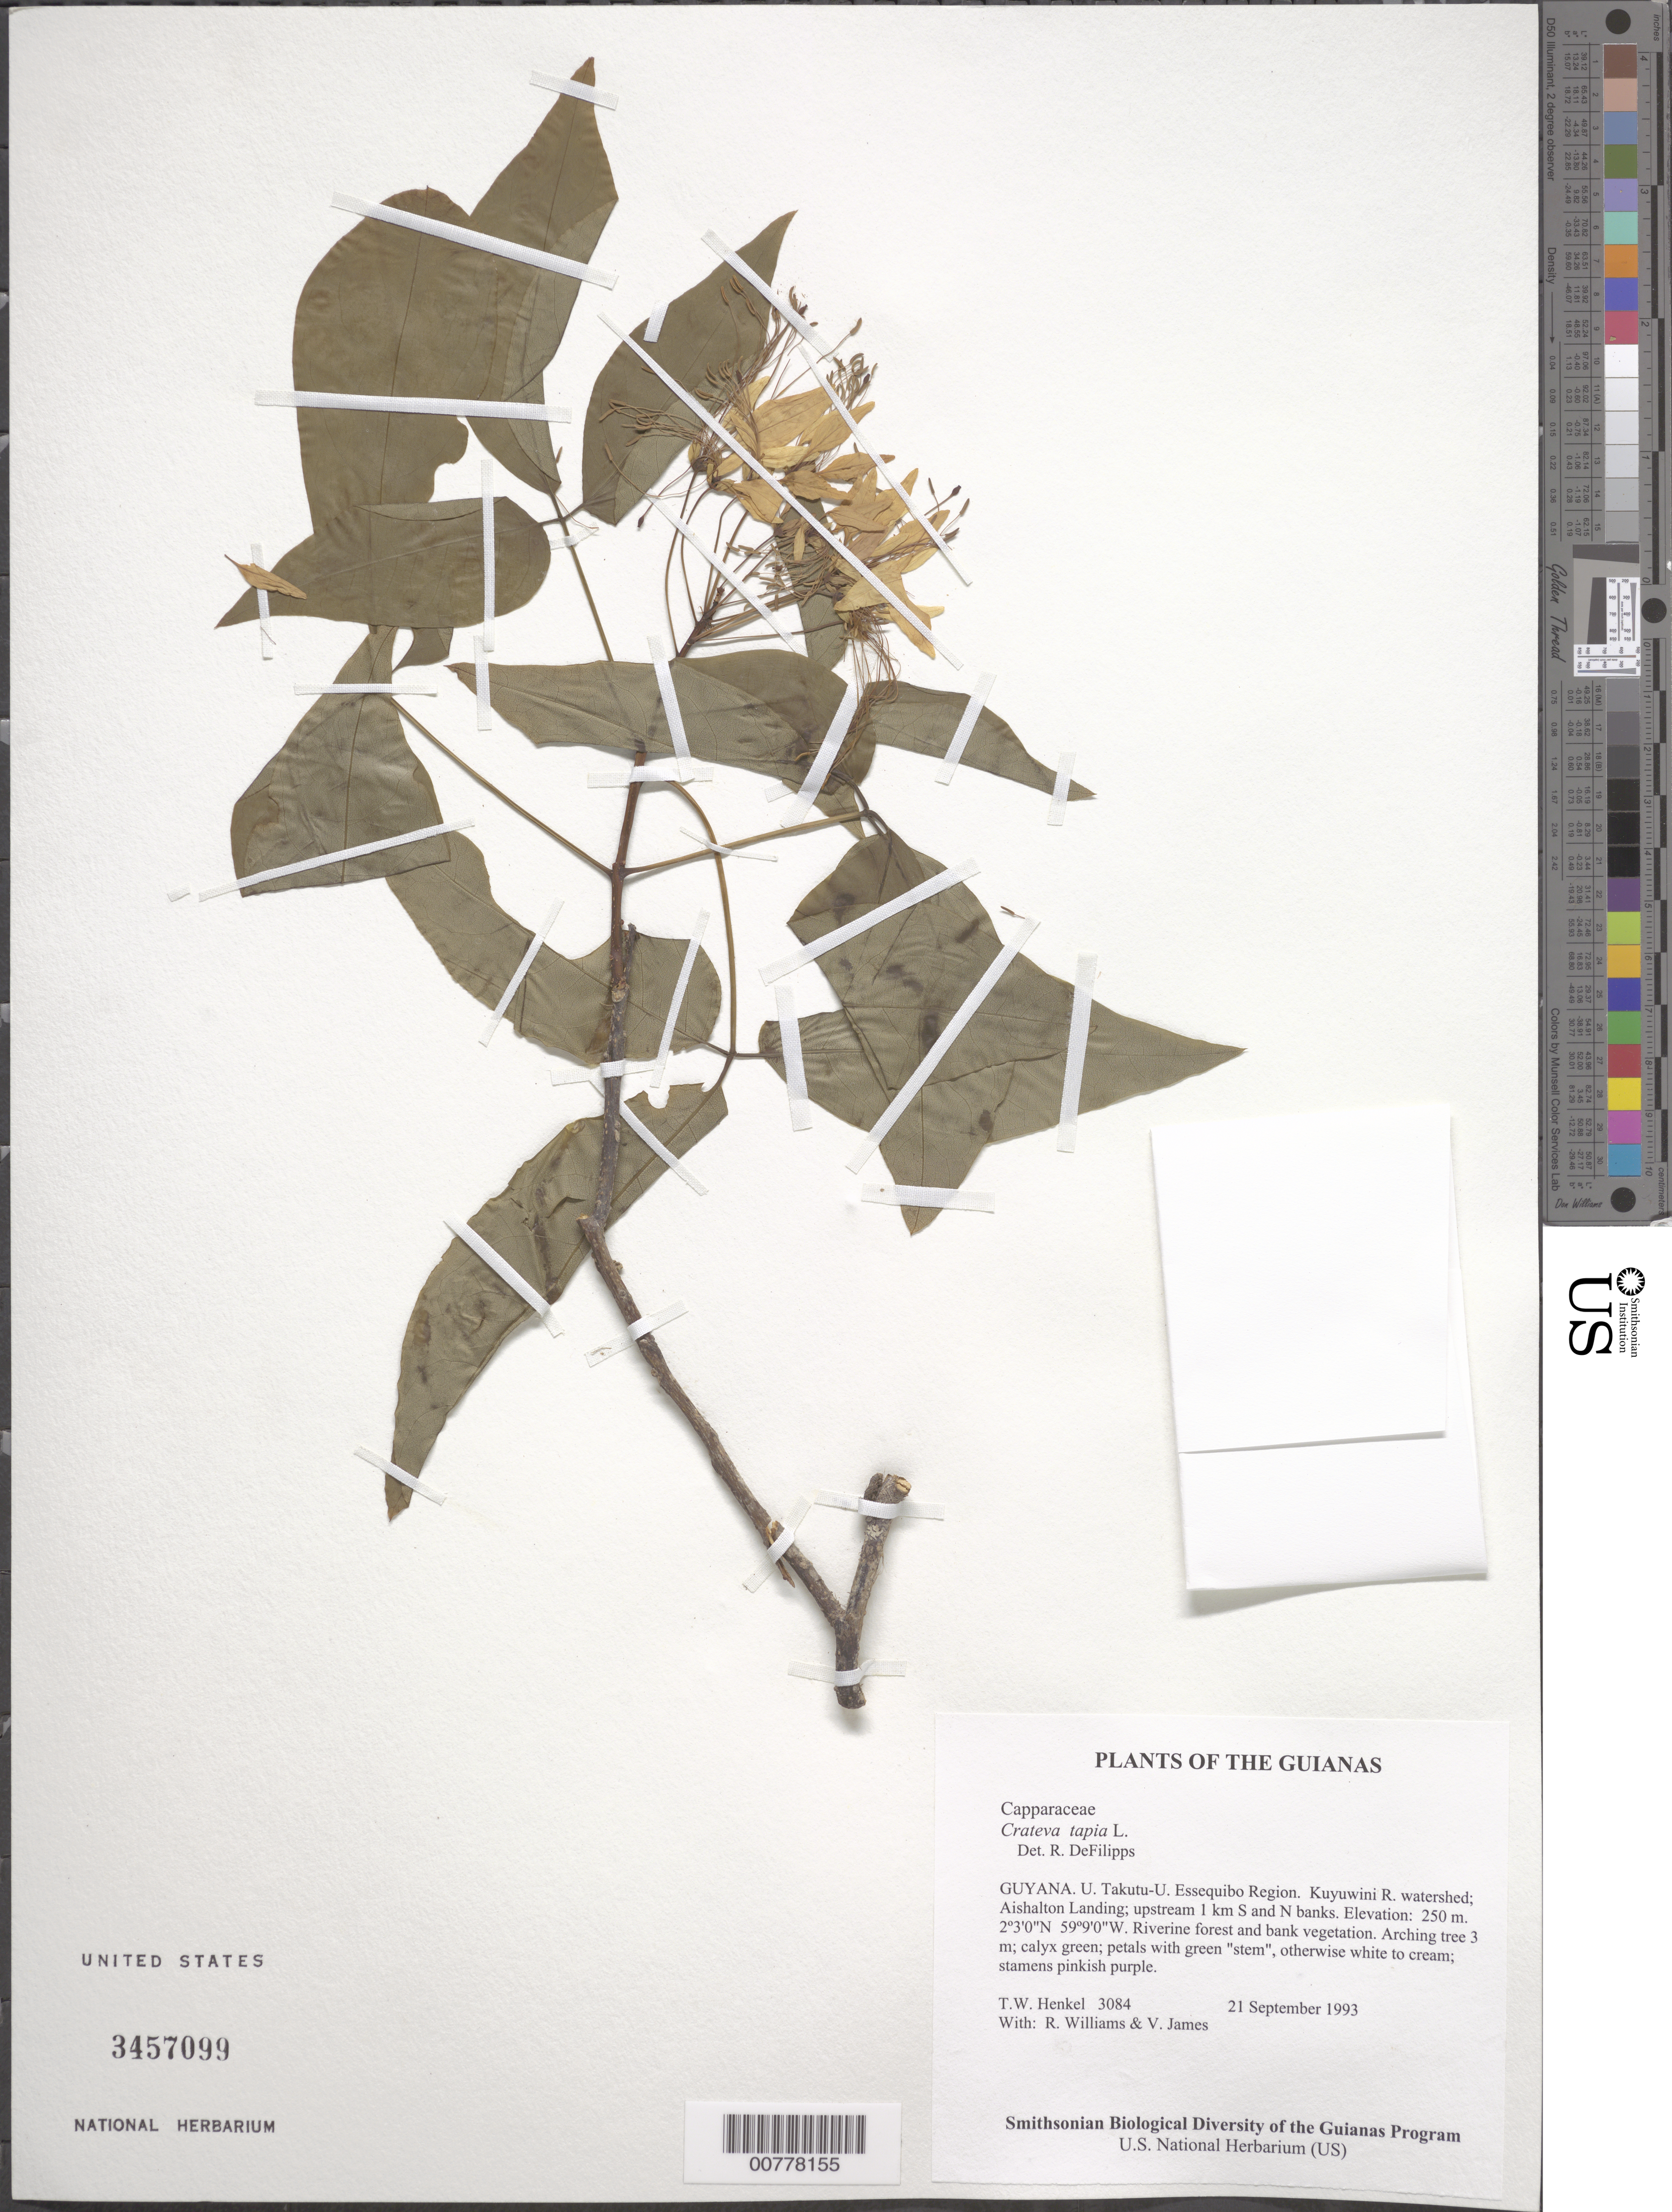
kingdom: Plantae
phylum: Tracheophyta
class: Magnoliopsida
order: Brassicales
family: Capparaceae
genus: Crateva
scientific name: Crateva tapia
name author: L.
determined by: DeFilipps, R. A.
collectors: T. Henkel, R. Williams & V. James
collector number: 3084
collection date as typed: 21 September 1993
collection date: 1993-09-21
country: Guyana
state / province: U. Takutu-U. Essequibo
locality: Kuyuwini R. watershed; Aishalton Landing; upstream 1 km S and N banks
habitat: Riverine forest and bank vegetation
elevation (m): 250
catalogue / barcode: US 3457099